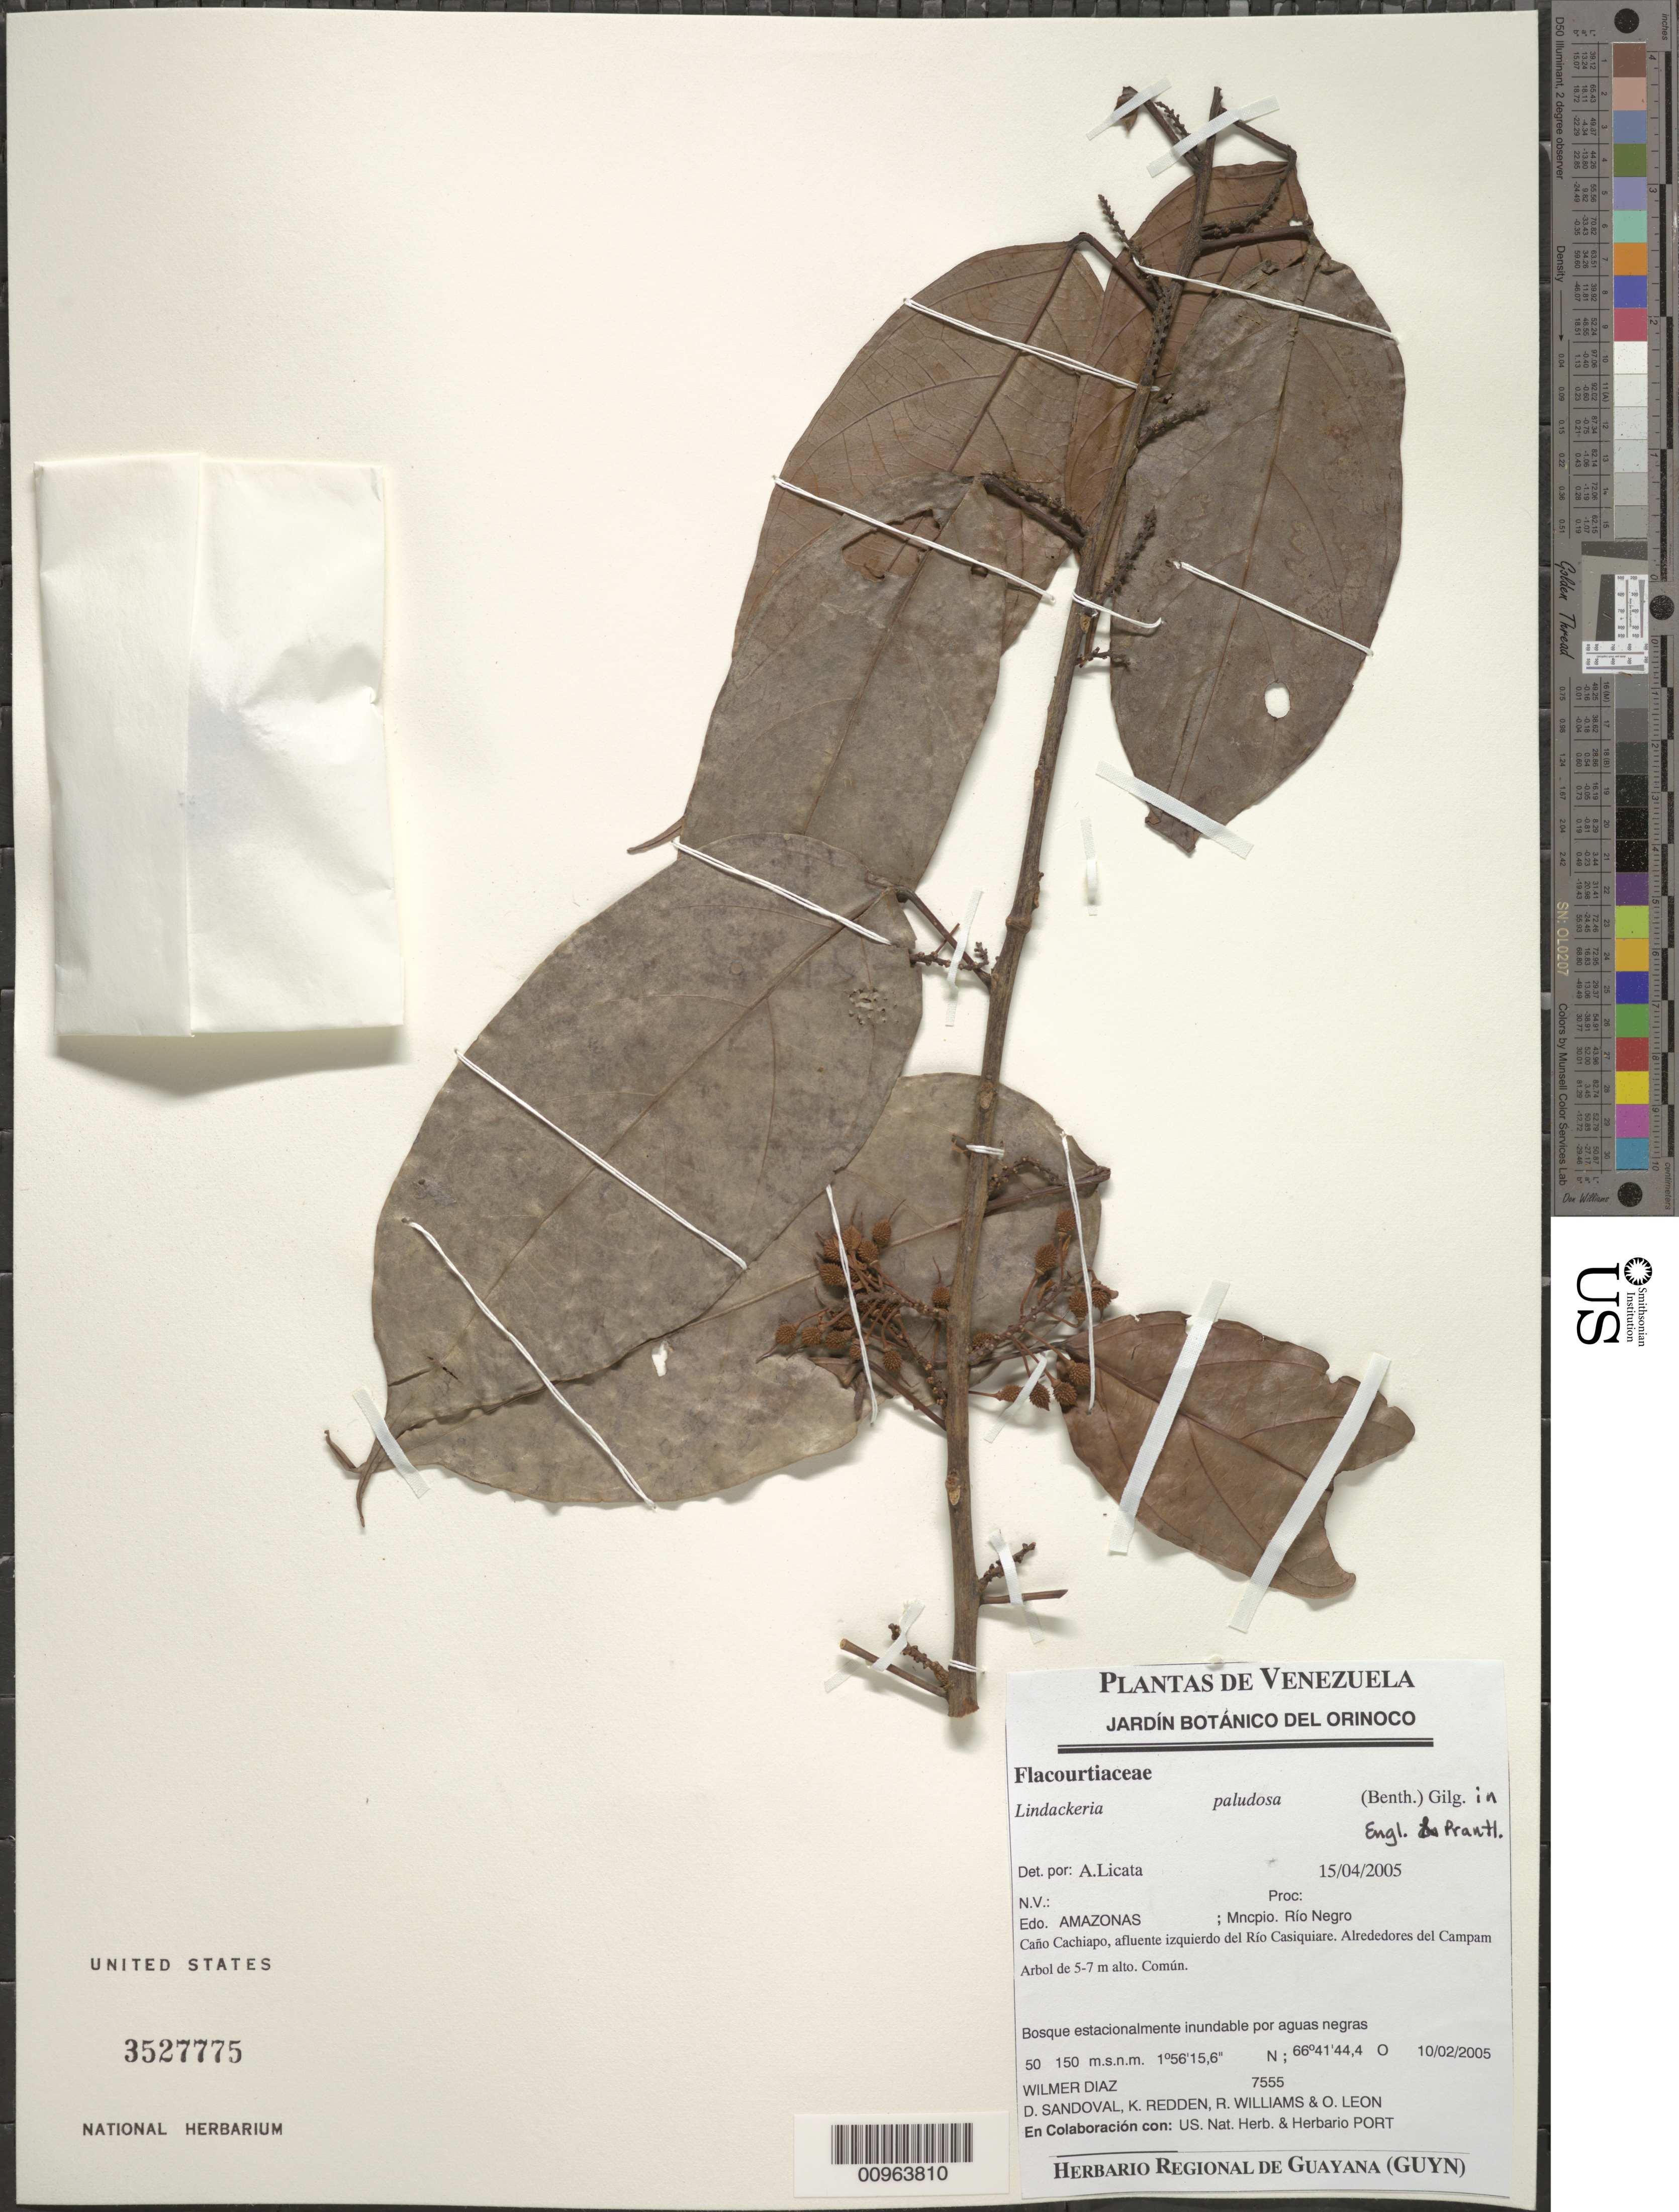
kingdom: Plantae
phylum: Tracheophyta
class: Magnoliopsida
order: Malpighiales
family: Achariaceae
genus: Lindackeria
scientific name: Lindackeria paludosa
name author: (Benth.) Gilg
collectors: W. Díaz P., D. Sandoval, K. M. Redden, R. Williams & O. León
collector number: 7555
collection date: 2005-04-15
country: Venezuela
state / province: Amazonas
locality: Mncpio. Río Negro, Caño Cachiapo, afluente izquierda del Río casiquiare, Alrededores del Campam.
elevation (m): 50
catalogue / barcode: US 3527775